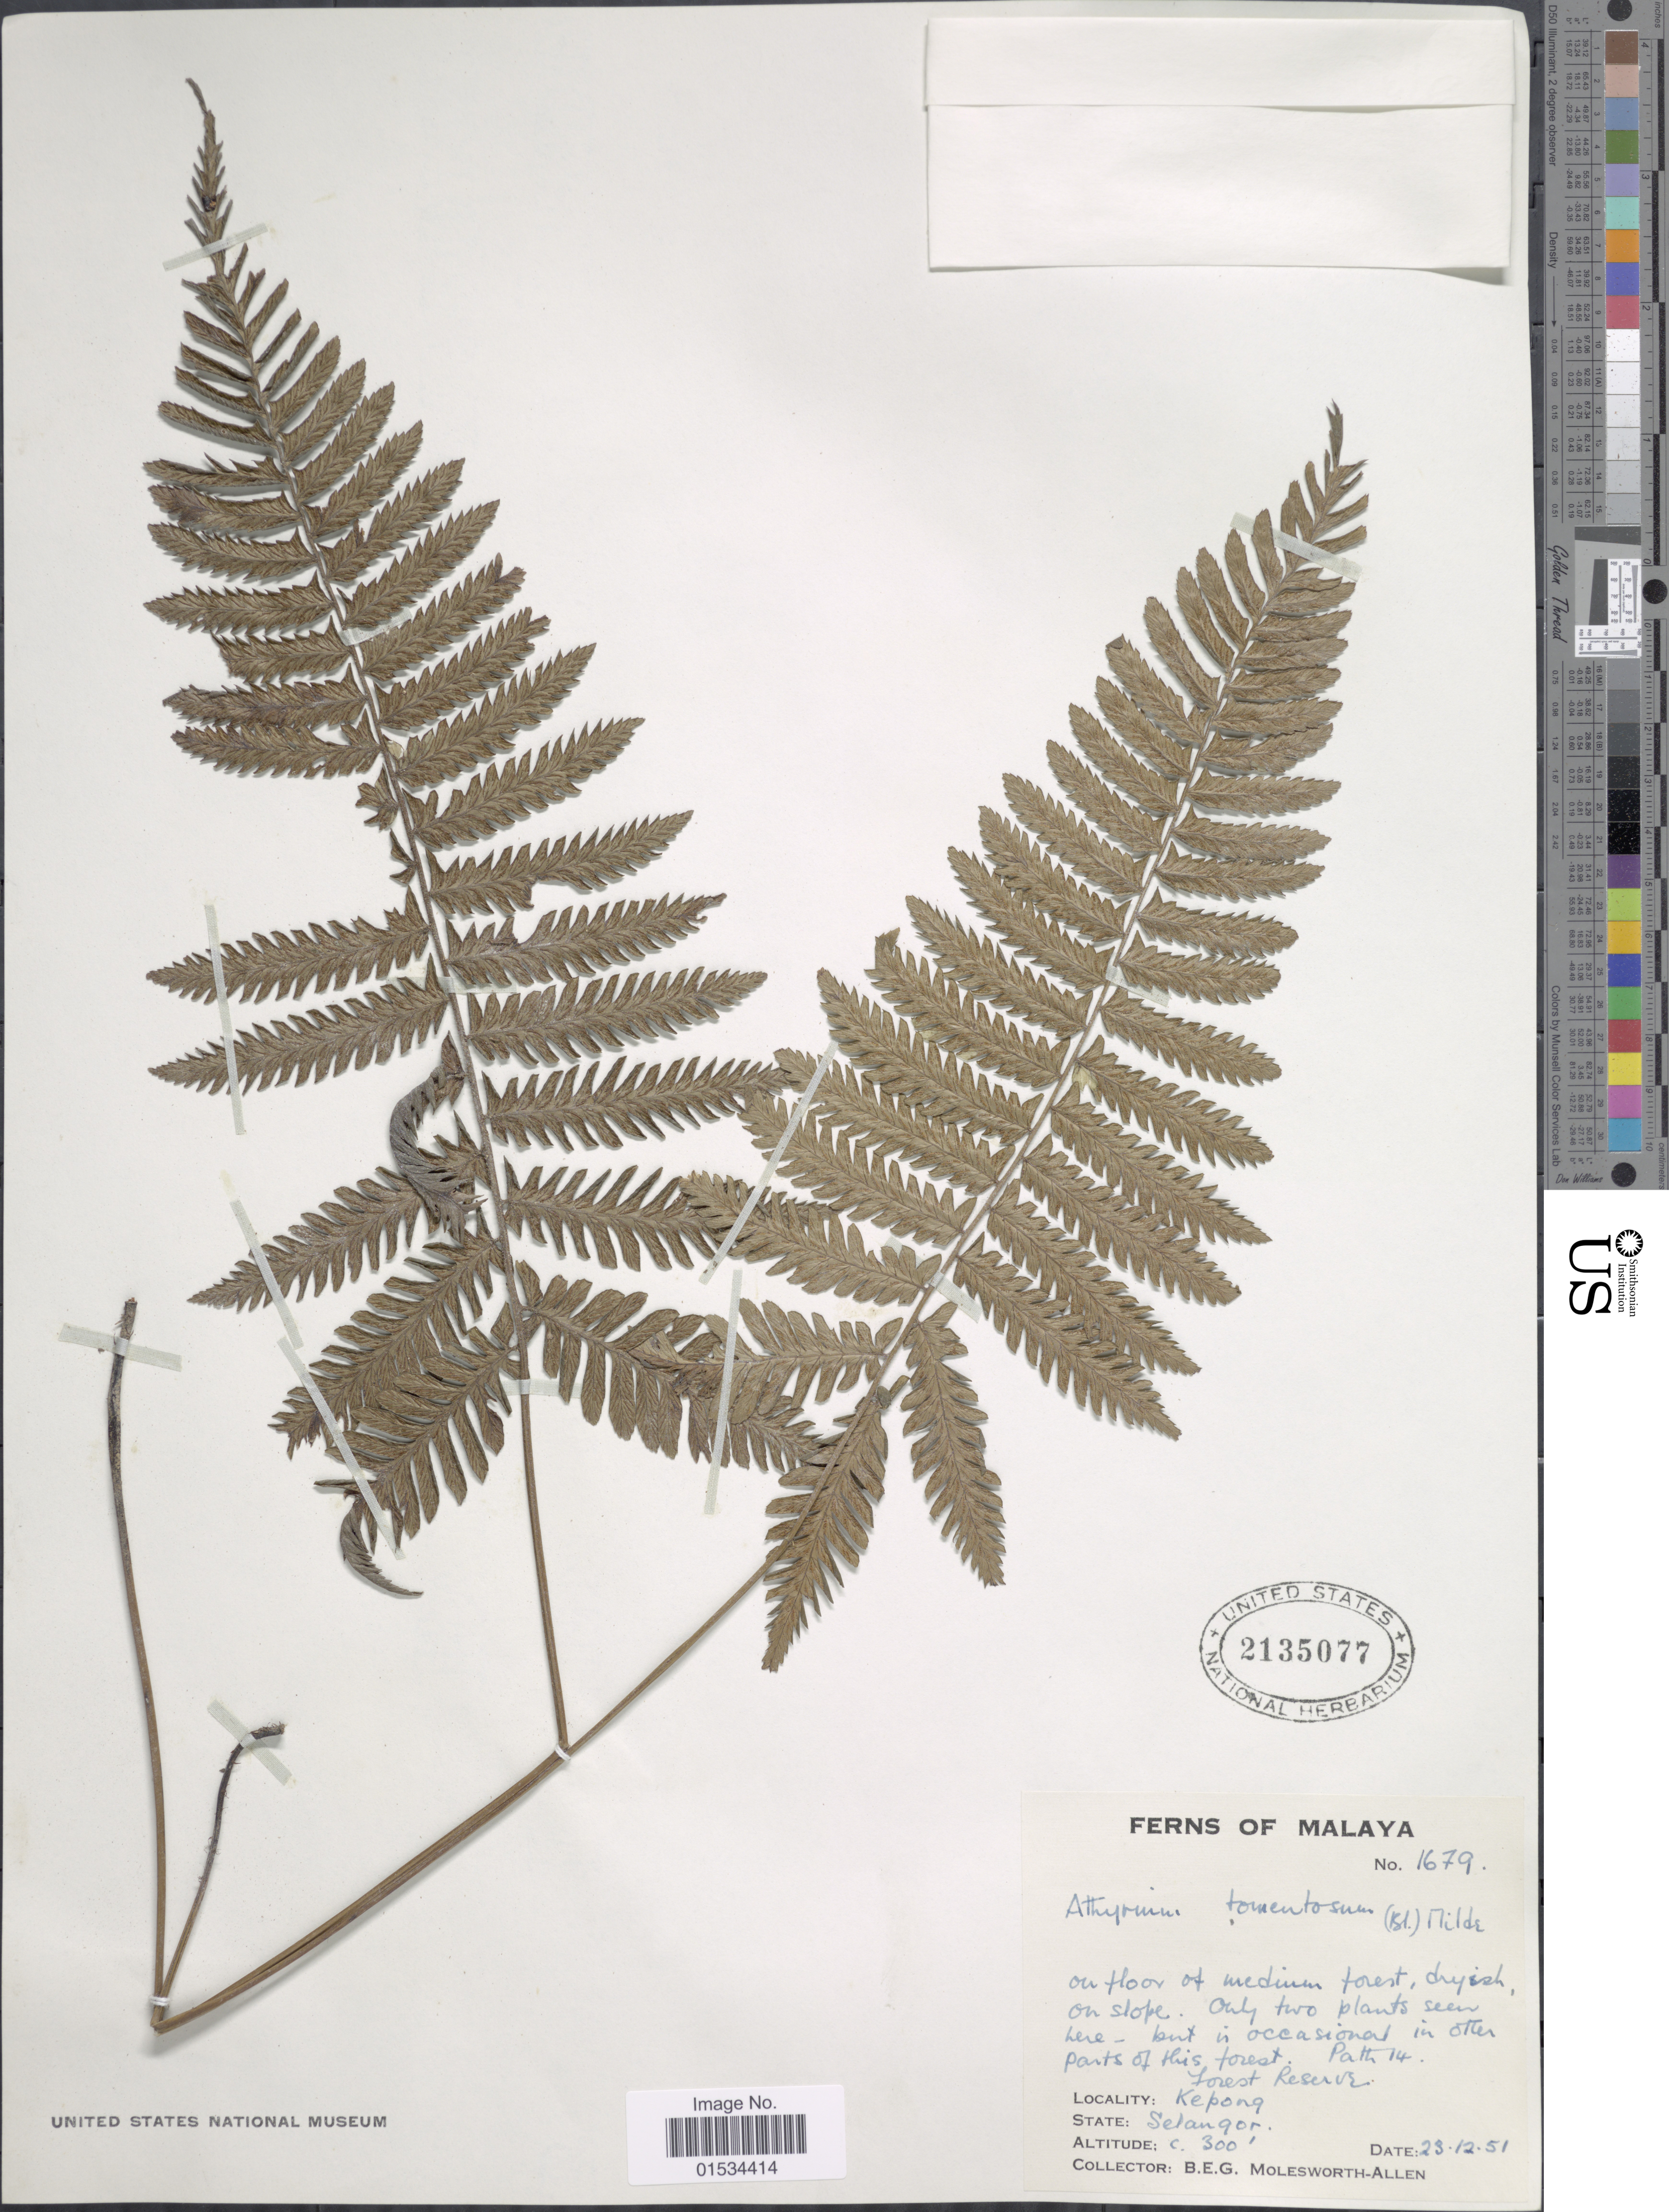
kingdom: Plantae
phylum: Tracheophyta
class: Polypodiopsida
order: Polypodiales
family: Athyriaceae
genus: Diplazium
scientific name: Diplazium tomentosum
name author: Blume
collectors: B. E. G. Molesworth-Allen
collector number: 1679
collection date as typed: Transcribed d/m/y: 23/12/51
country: Malaysia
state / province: Selangor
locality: Kepong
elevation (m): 91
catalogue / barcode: US 2135077